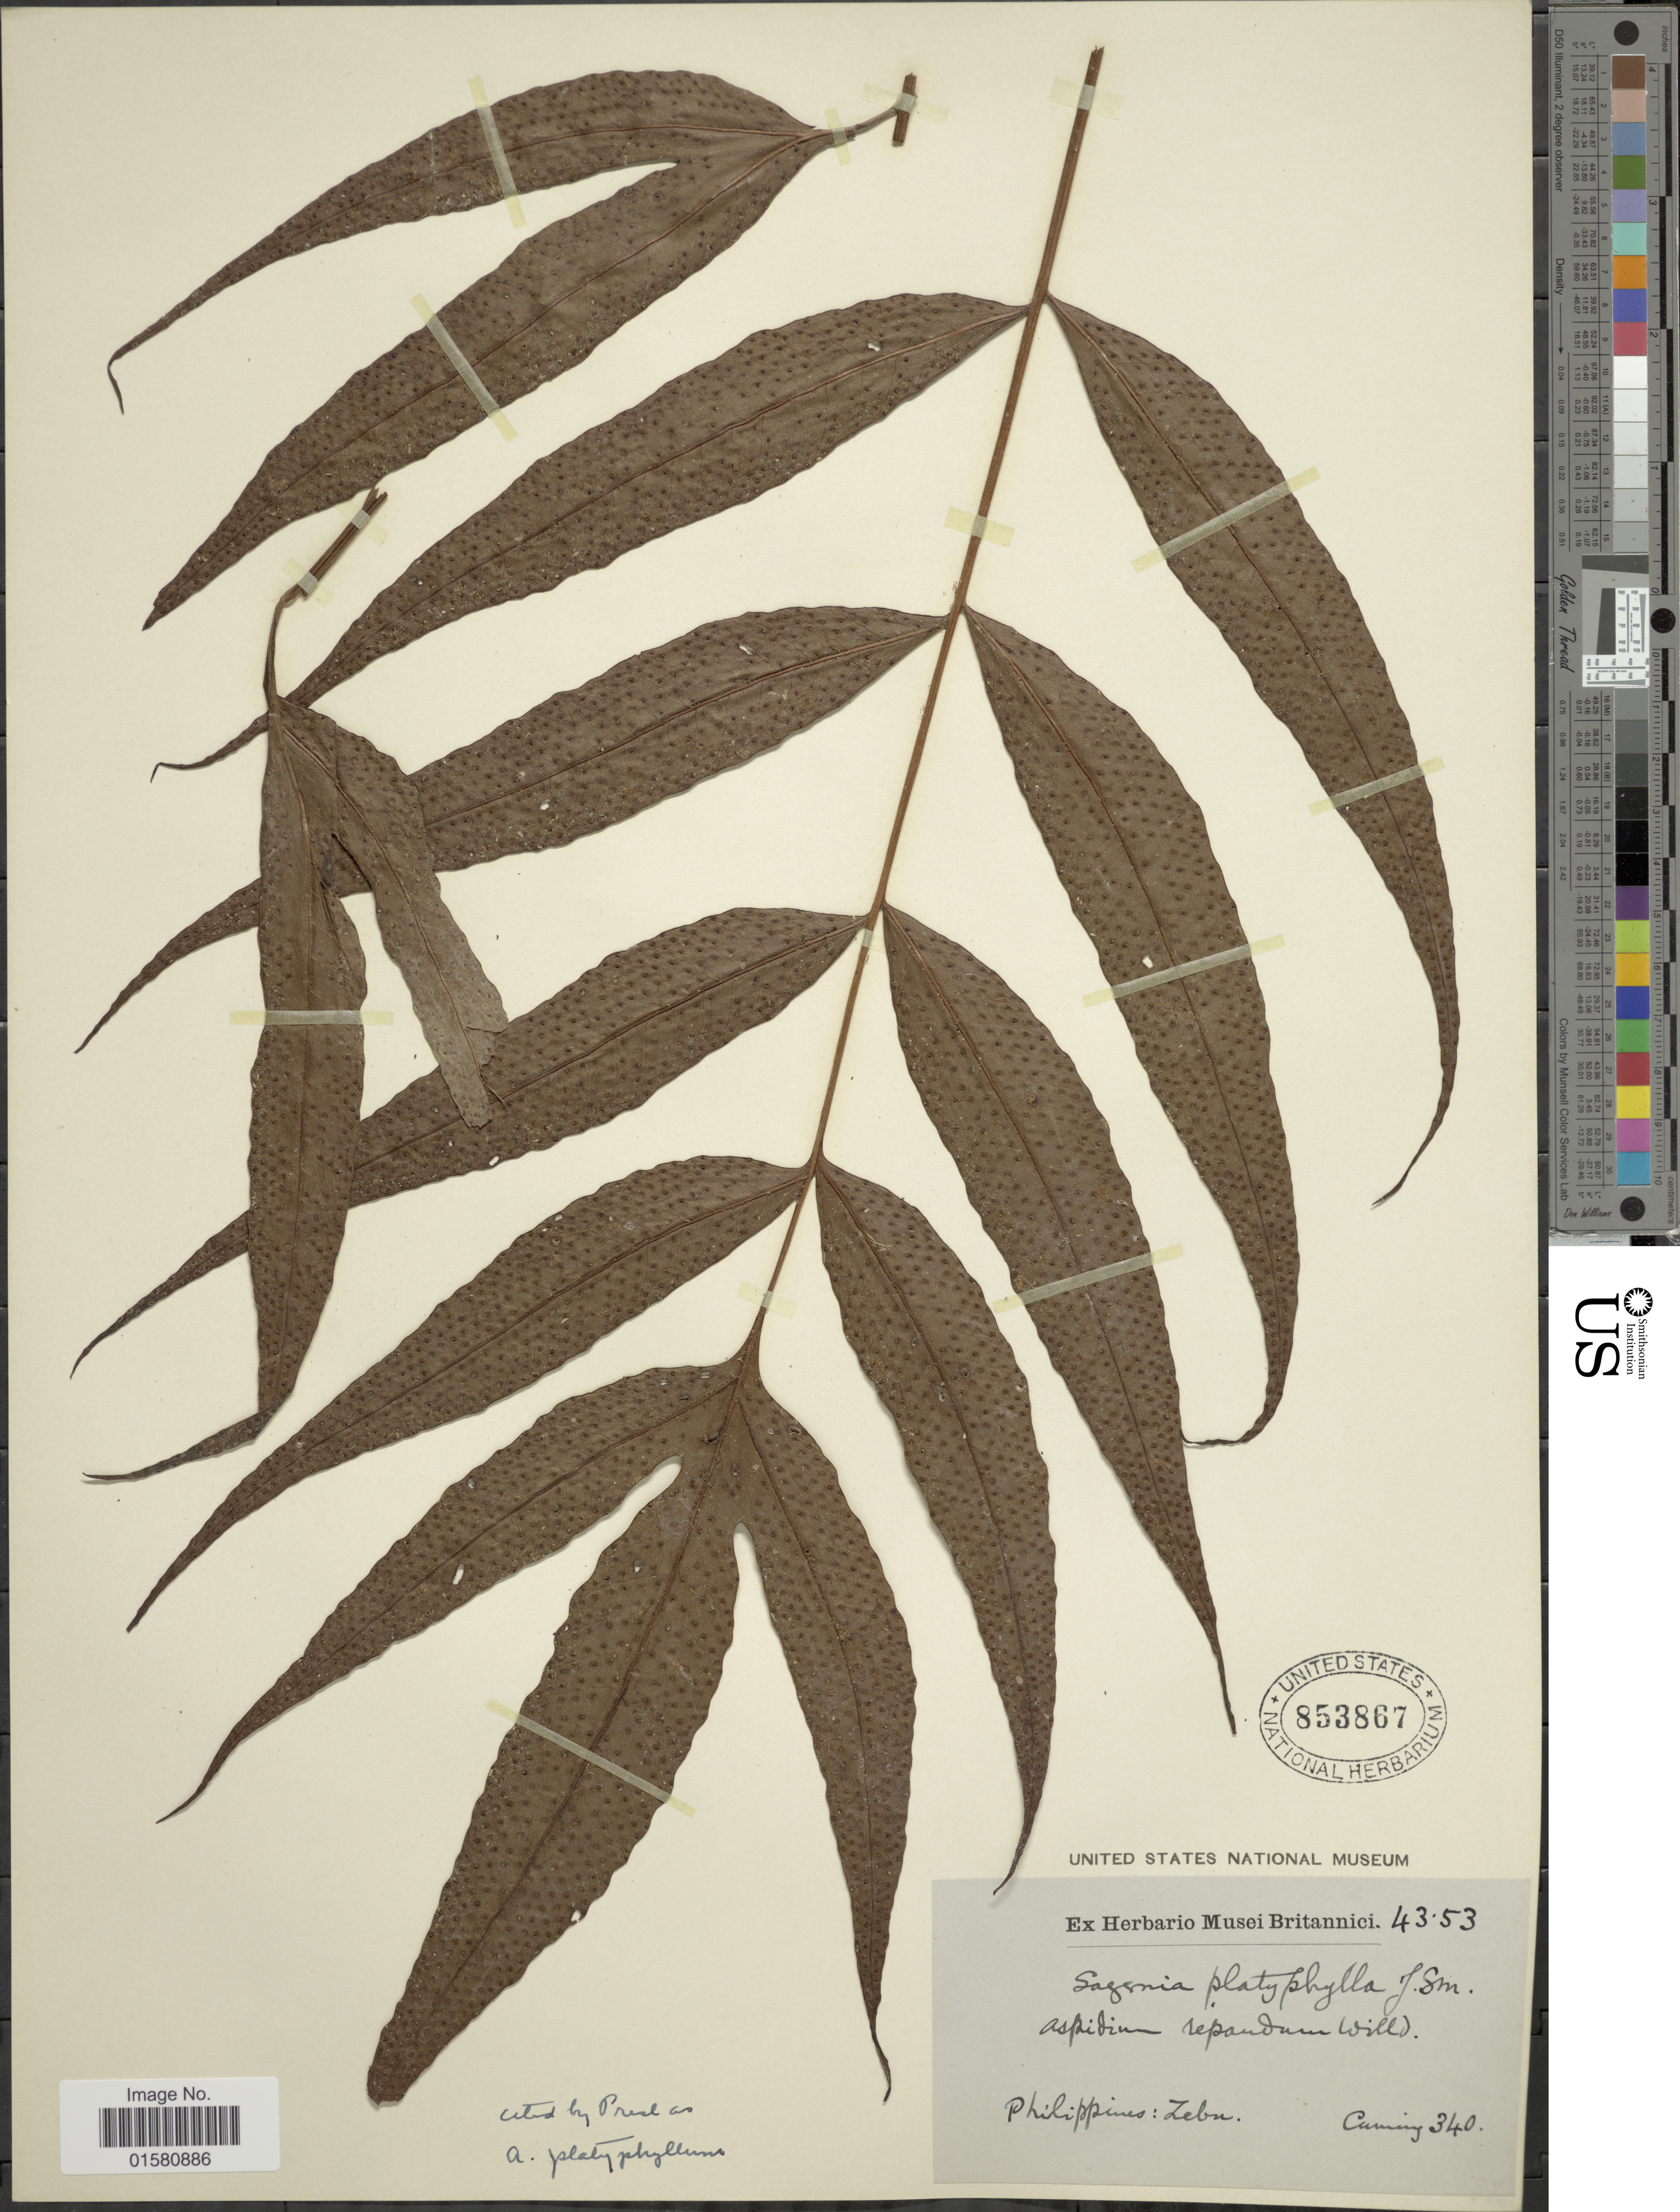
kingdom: Plantae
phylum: Tracheophyta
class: Polypodiopsida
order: Polypodiales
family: Tectariaceae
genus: Tectaria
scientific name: Tectaria crenata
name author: Cav.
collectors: -. Cuming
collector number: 340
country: Philippines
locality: Cebu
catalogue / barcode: US 853867